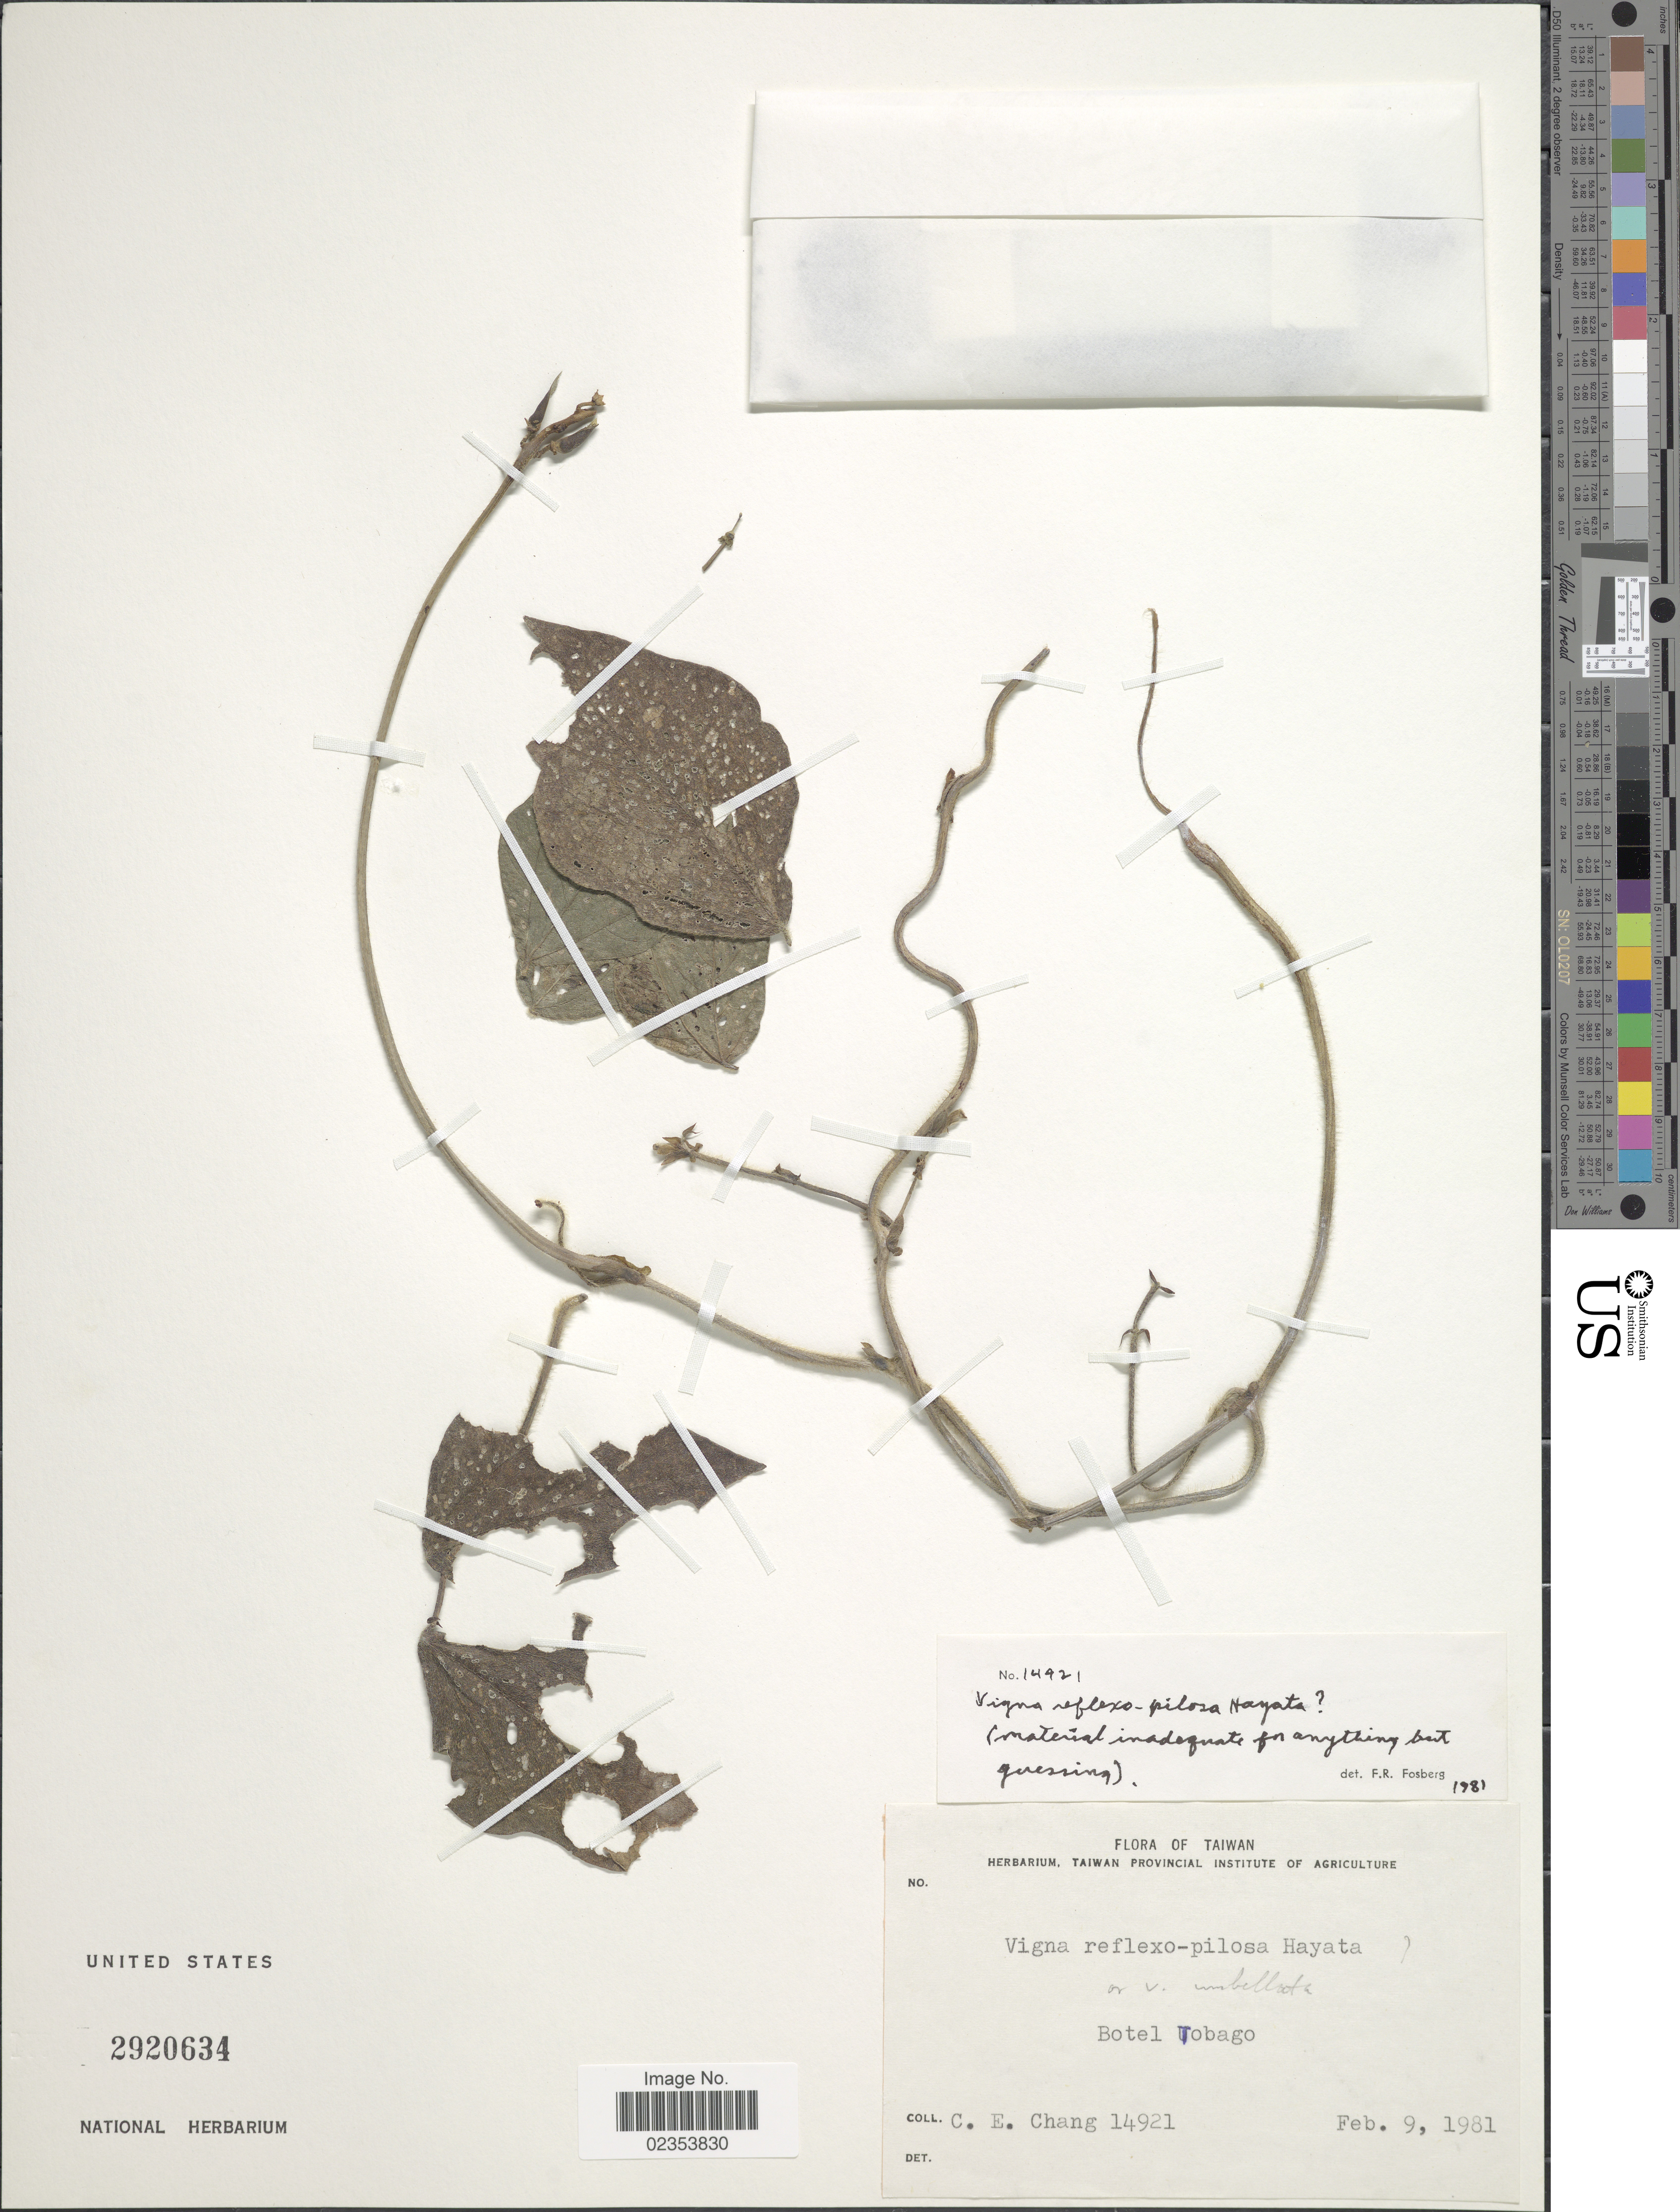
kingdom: Plantae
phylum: Tracheophyta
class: Magnoliopsida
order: Fabales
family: Fabaceae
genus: Vigna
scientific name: Vigna reflexopilosa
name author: Hayata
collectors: C. Chang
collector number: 14921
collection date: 1981-02-09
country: Taiwan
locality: Botel Tobago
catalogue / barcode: US 2920634